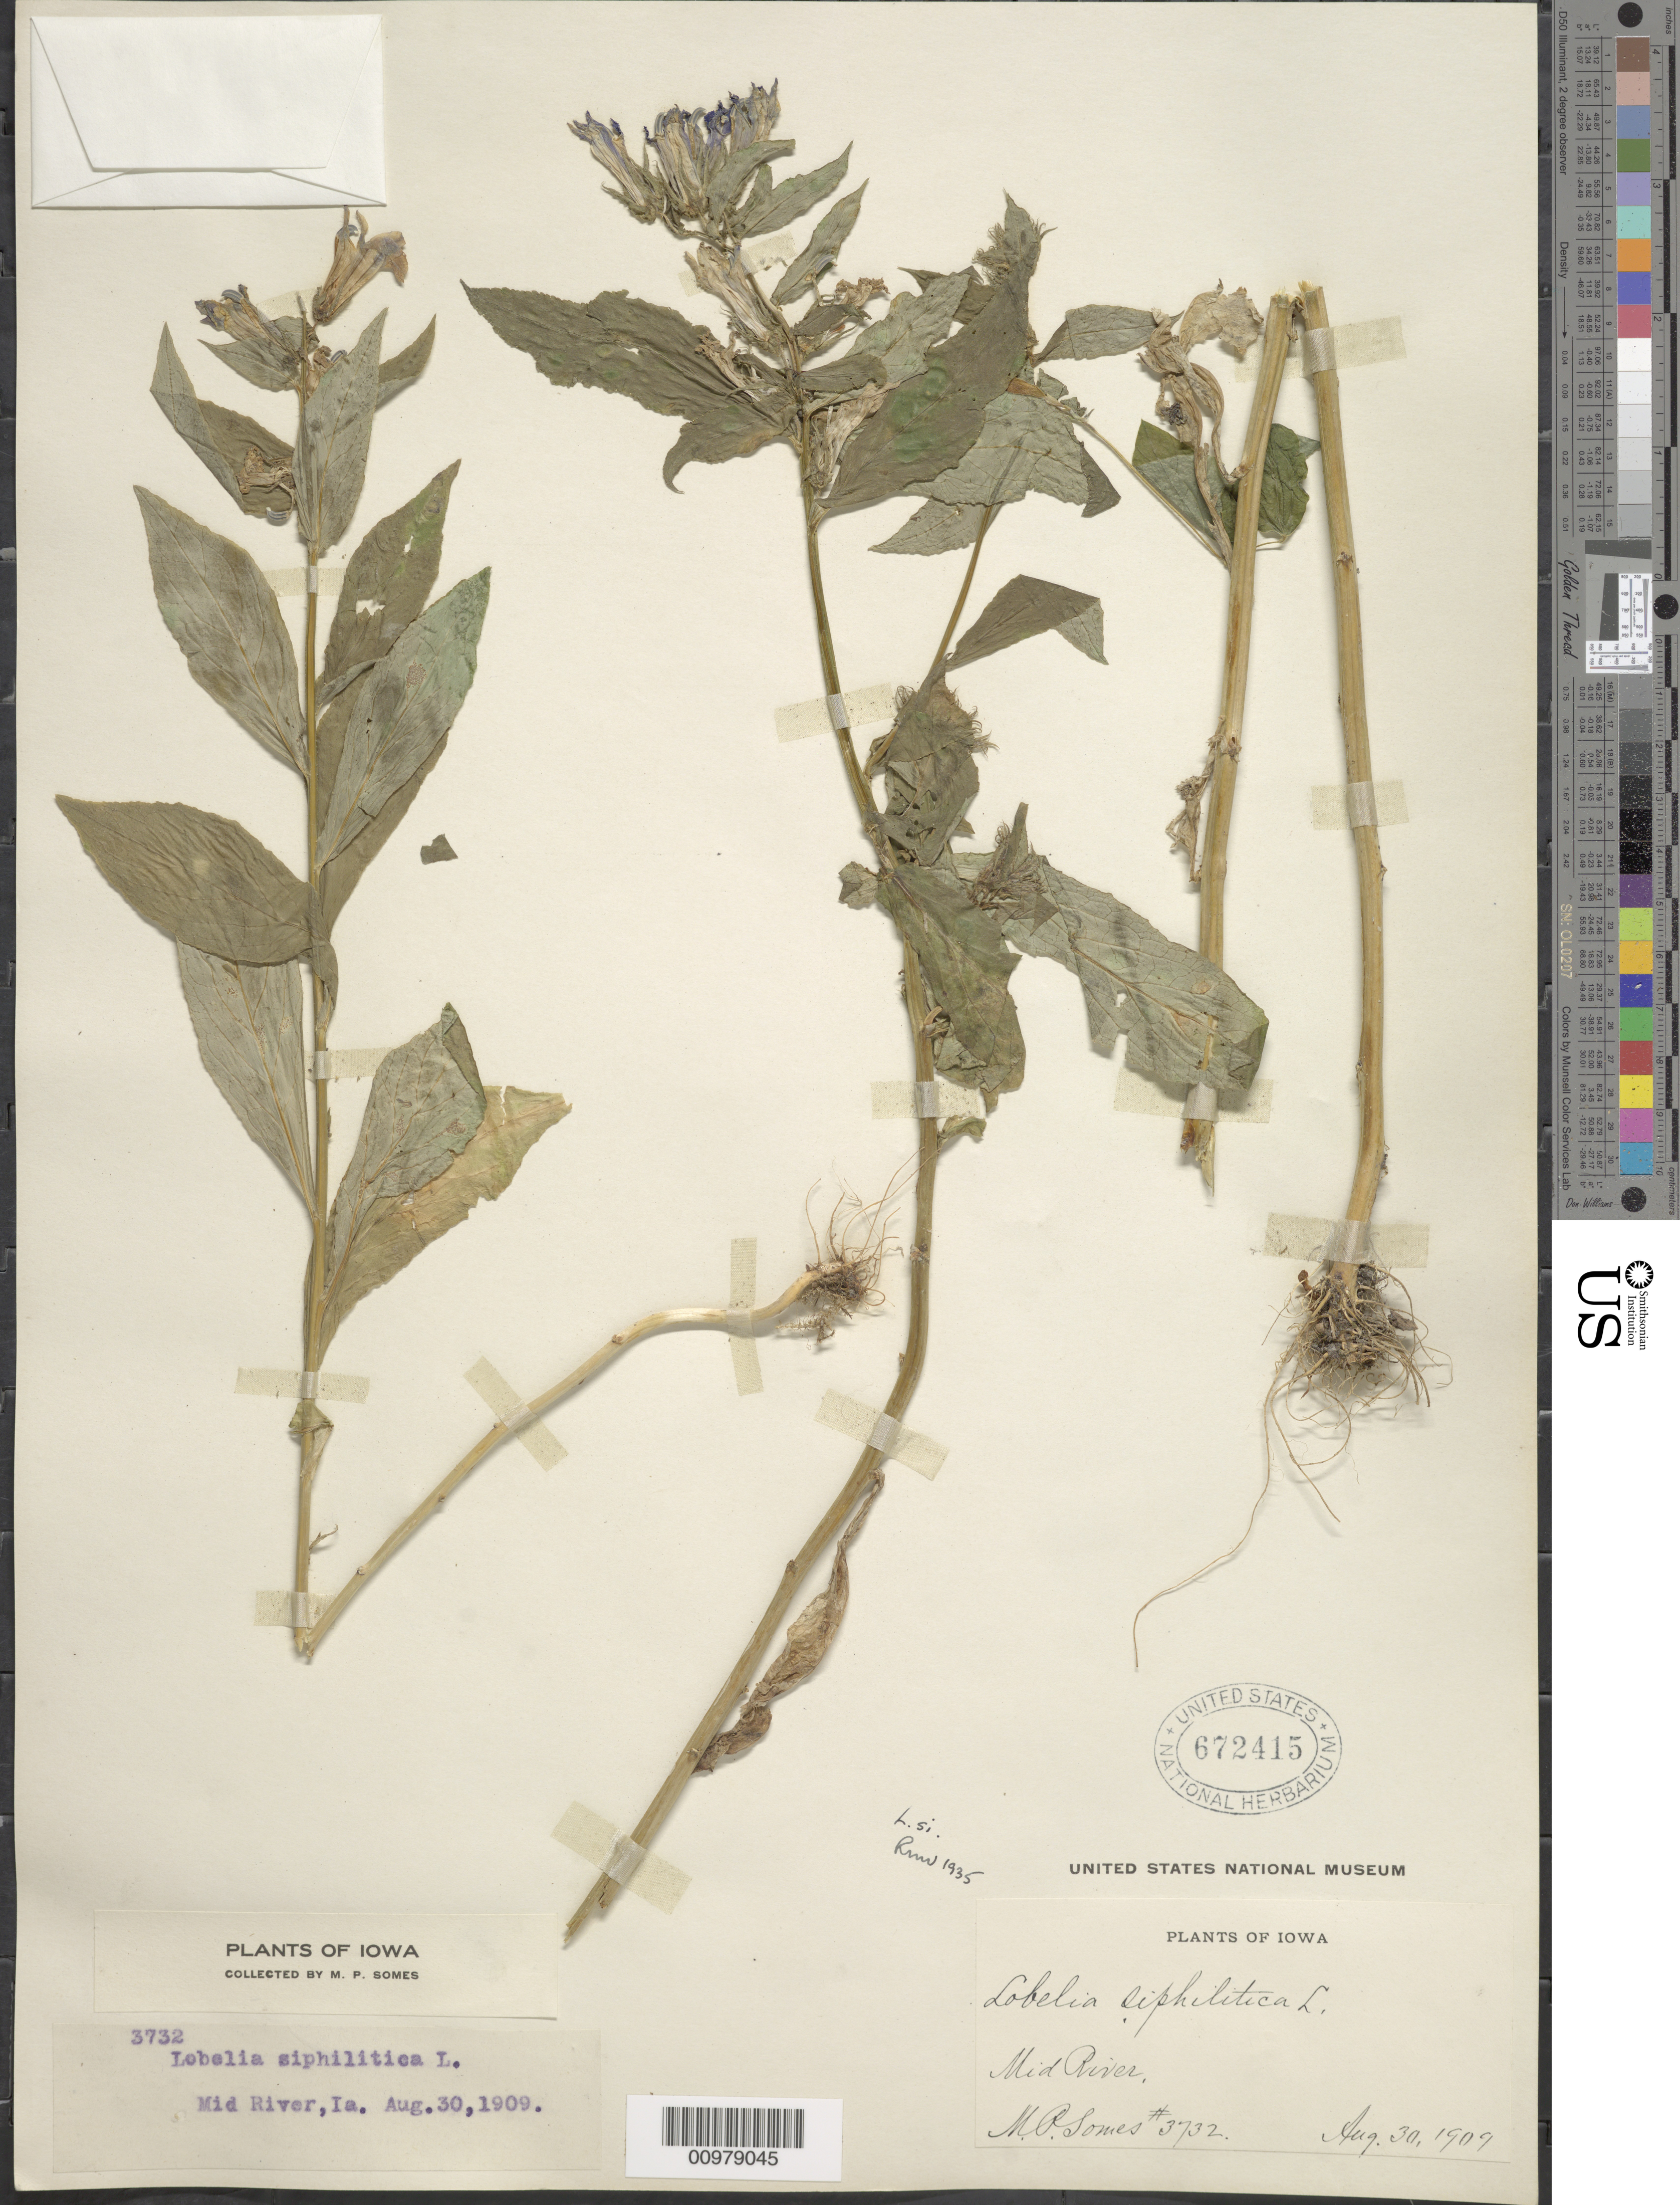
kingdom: Plantae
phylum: Tracheophyta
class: Magnoliopsida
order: Asterales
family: Campanulaceae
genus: Lobelia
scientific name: Lobelia siphilitica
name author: L.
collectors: M. Somes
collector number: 3732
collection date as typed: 30 Aug 1909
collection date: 1909-08-30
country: United States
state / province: Iowa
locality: Mid River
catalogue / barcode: US 672415